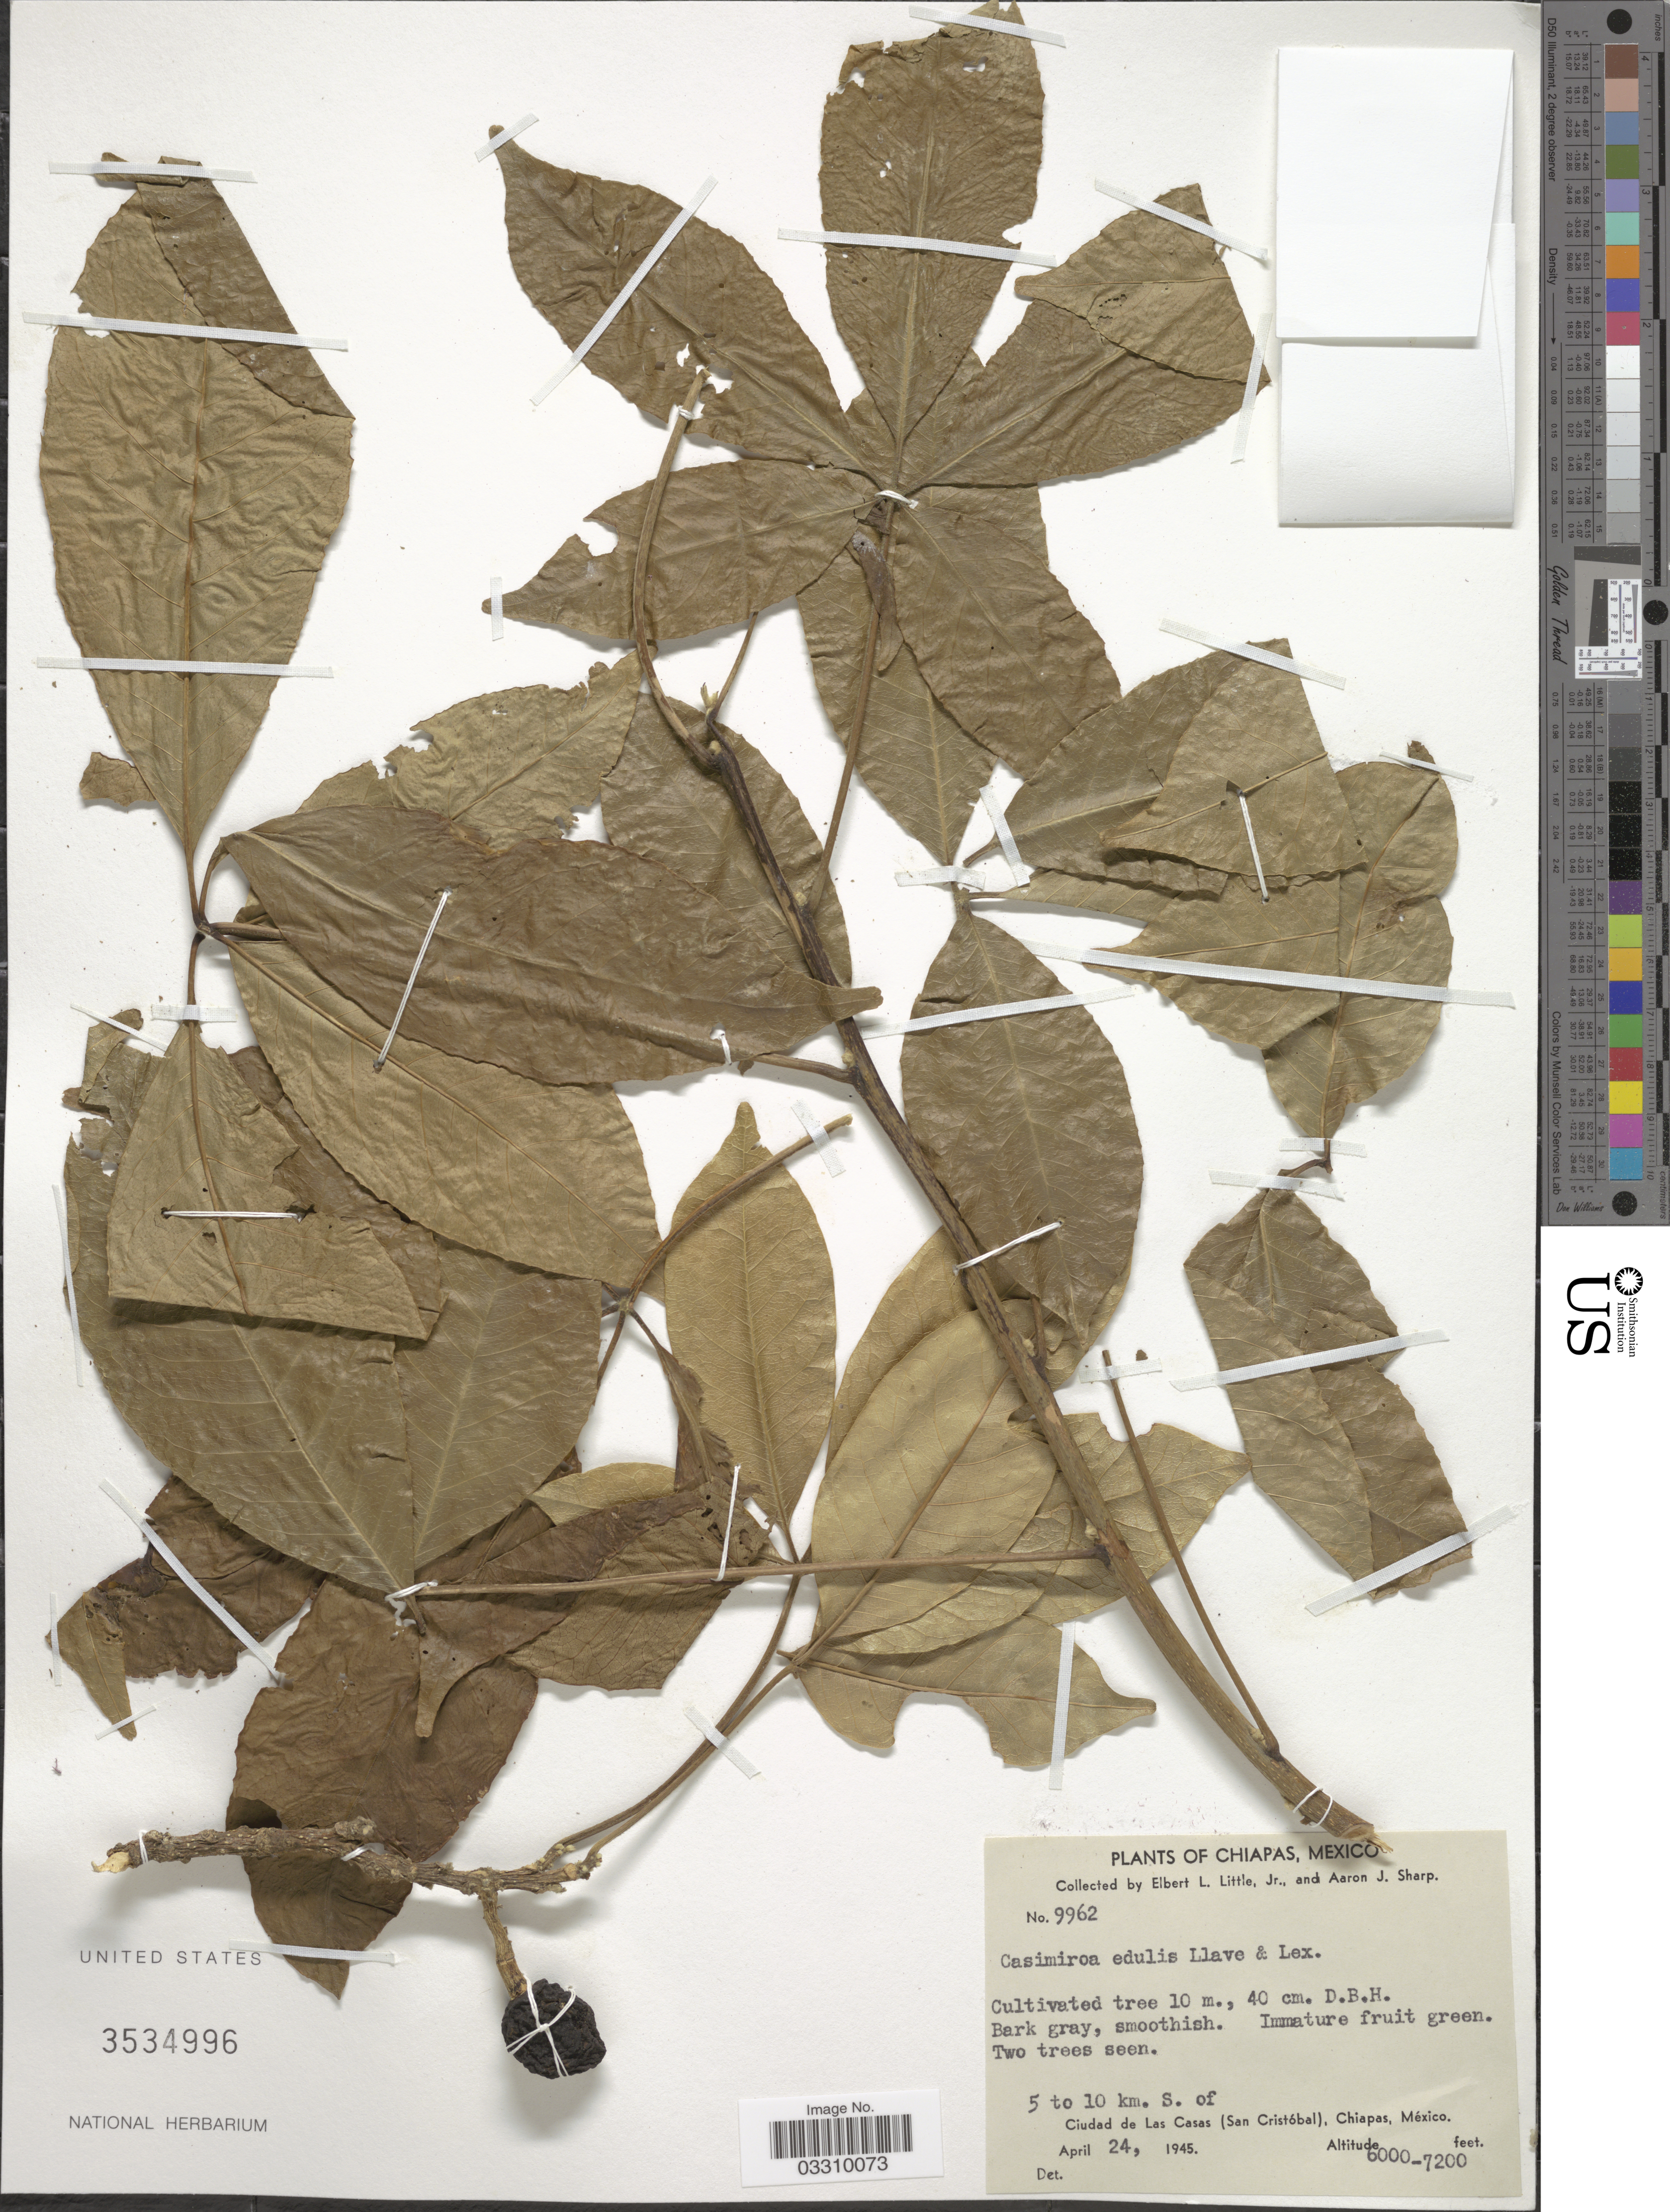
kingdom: Plantae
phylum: Tracheophyta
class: Magnoliopsida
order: Sapindales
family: Rutaceae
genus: Casimiroa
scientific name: Casimiroa edulis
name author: La Llave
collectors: E. L. Little & Mrs A. J. Sharp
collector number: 9962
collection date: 1945-04-24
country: Mexico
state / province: Chiapas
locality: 5 to 10 km. S. of Ciudad de Las Casas (San Cristóbal).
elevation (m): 1829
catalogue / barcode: US 3534996